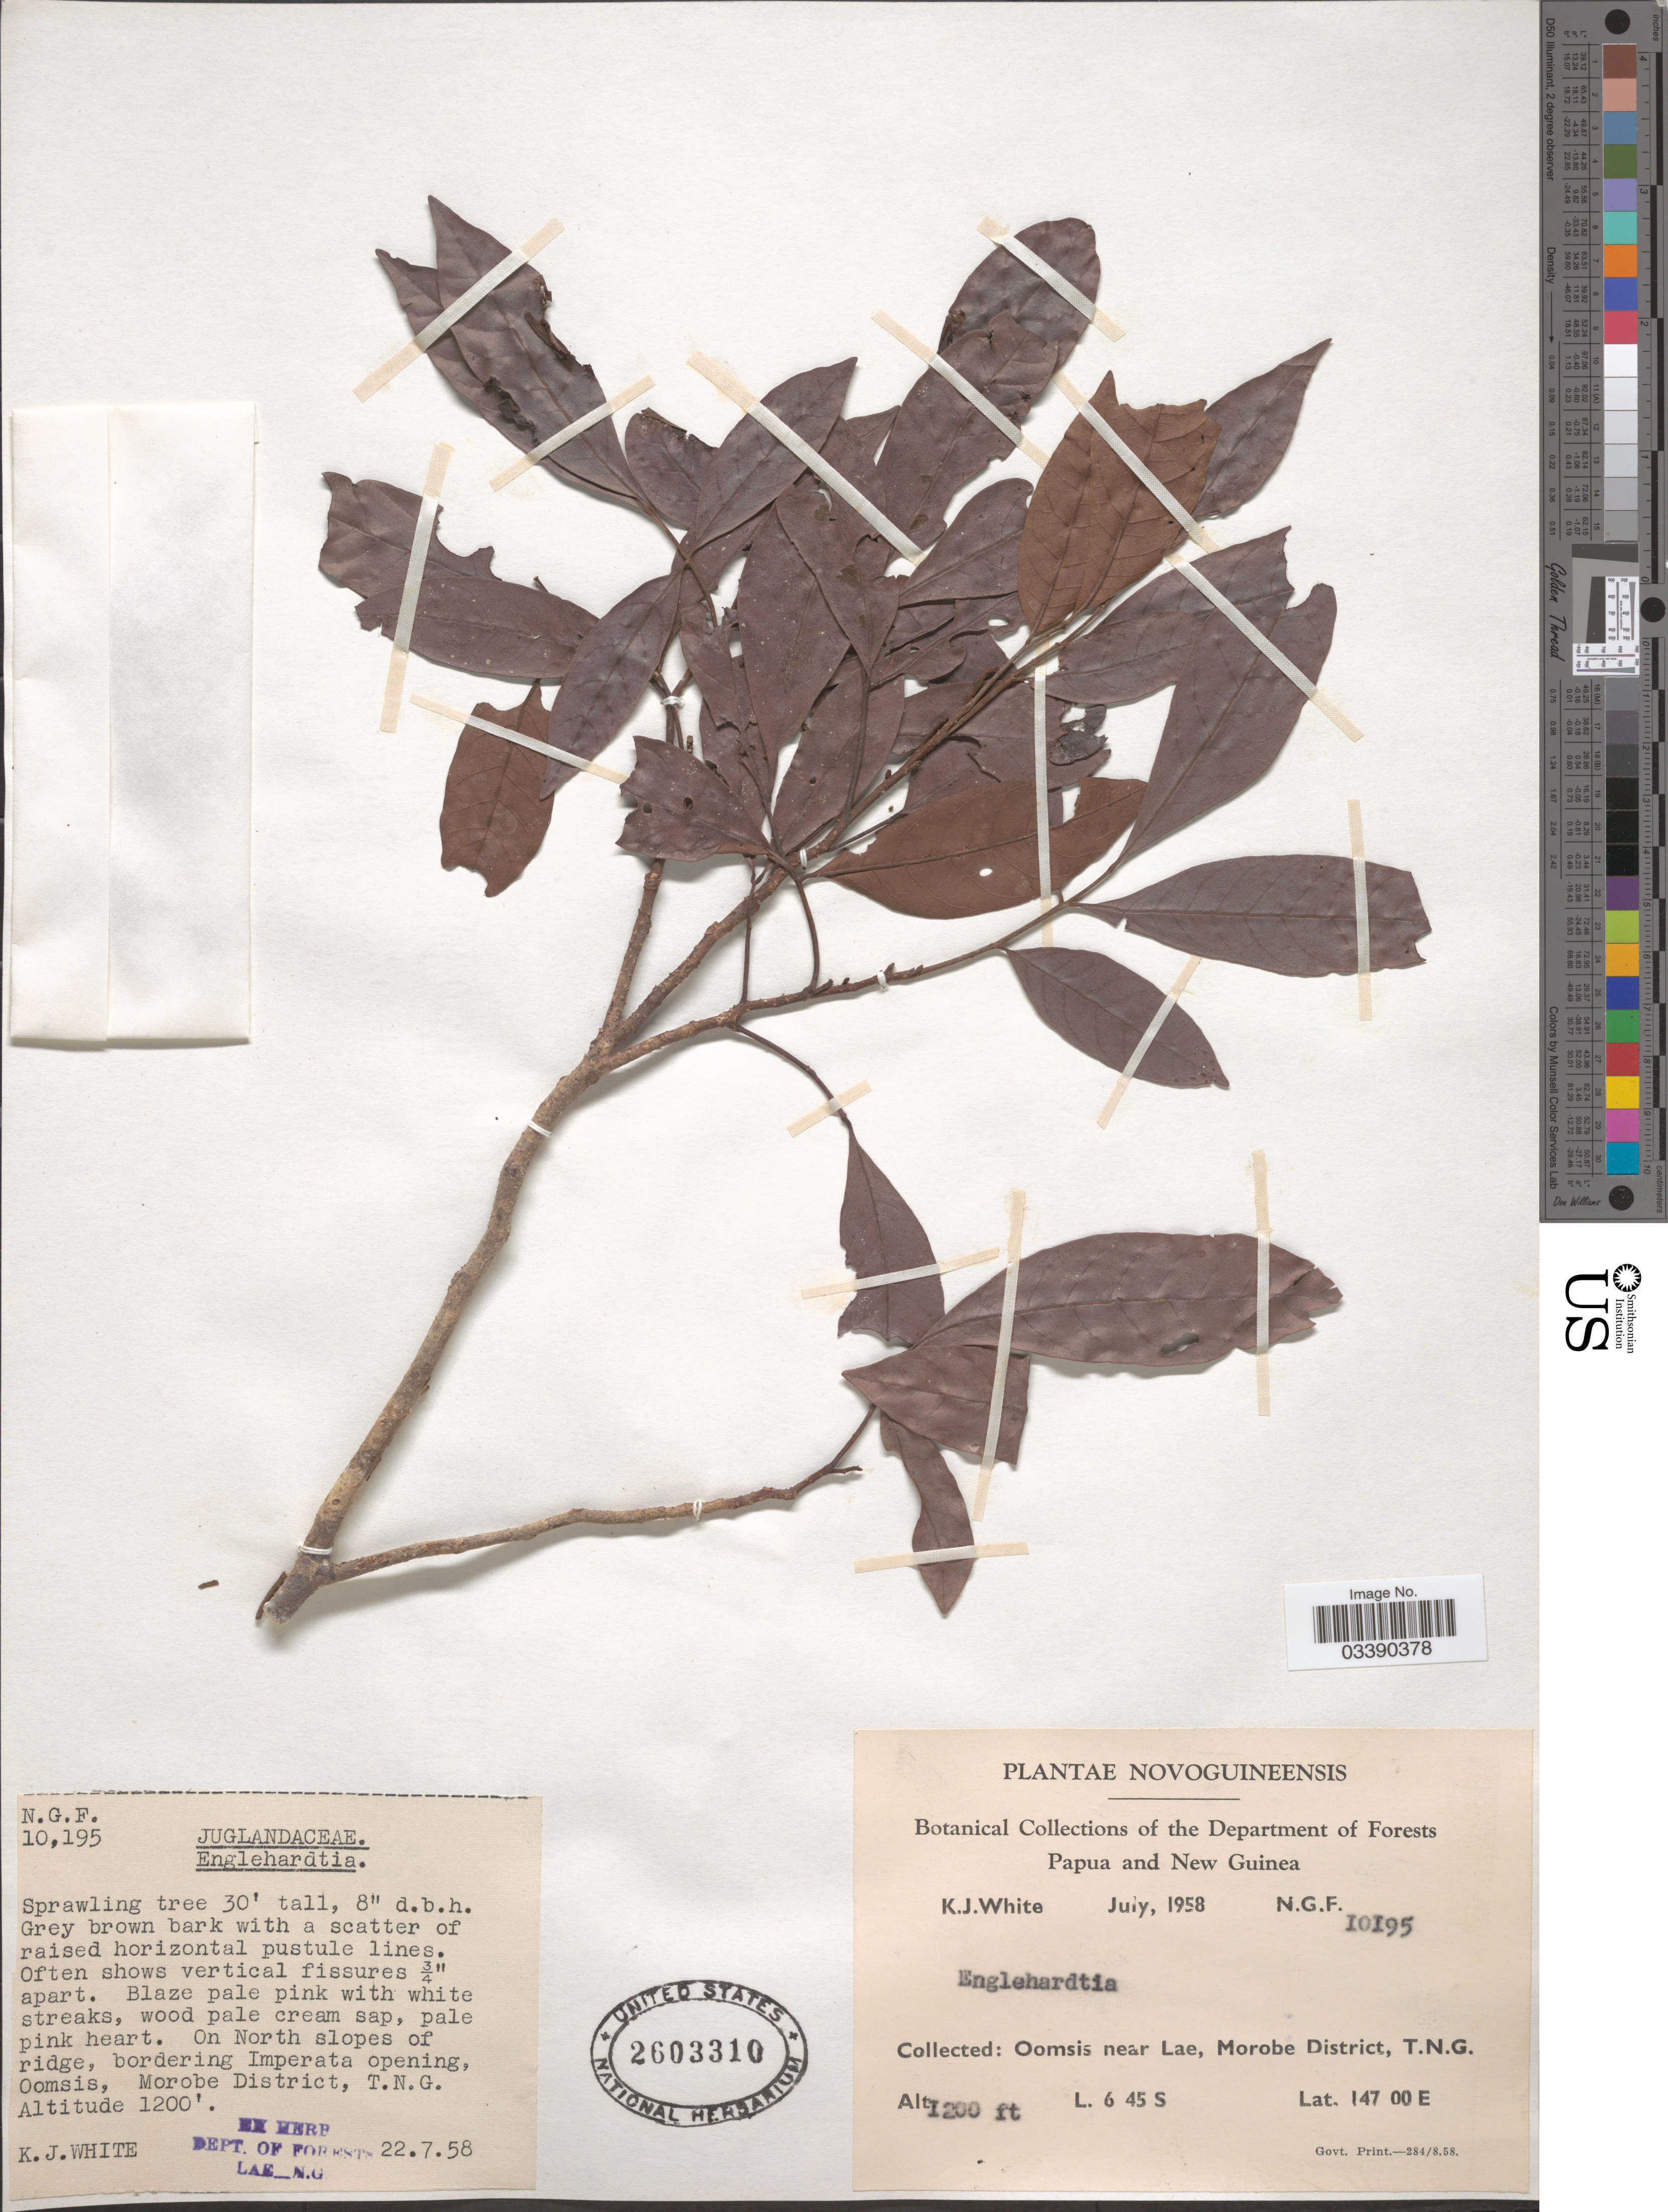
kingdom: Plantae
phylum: Tracheophyta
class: Magnoliopsida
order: Fagales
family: Juglandaceae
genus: Engelhardia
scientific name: Engelhardia sp.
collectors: K. J. White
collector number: N.G.F. 10195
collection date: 1958-07-22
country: Papua New Guinea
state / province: Morobe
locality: Novoguineensis. On North slopes of ridge, bordering Imperata opening, Oomsis near Lae, Morobe District, T.N.G.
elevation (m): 366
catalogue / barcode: US 2603310